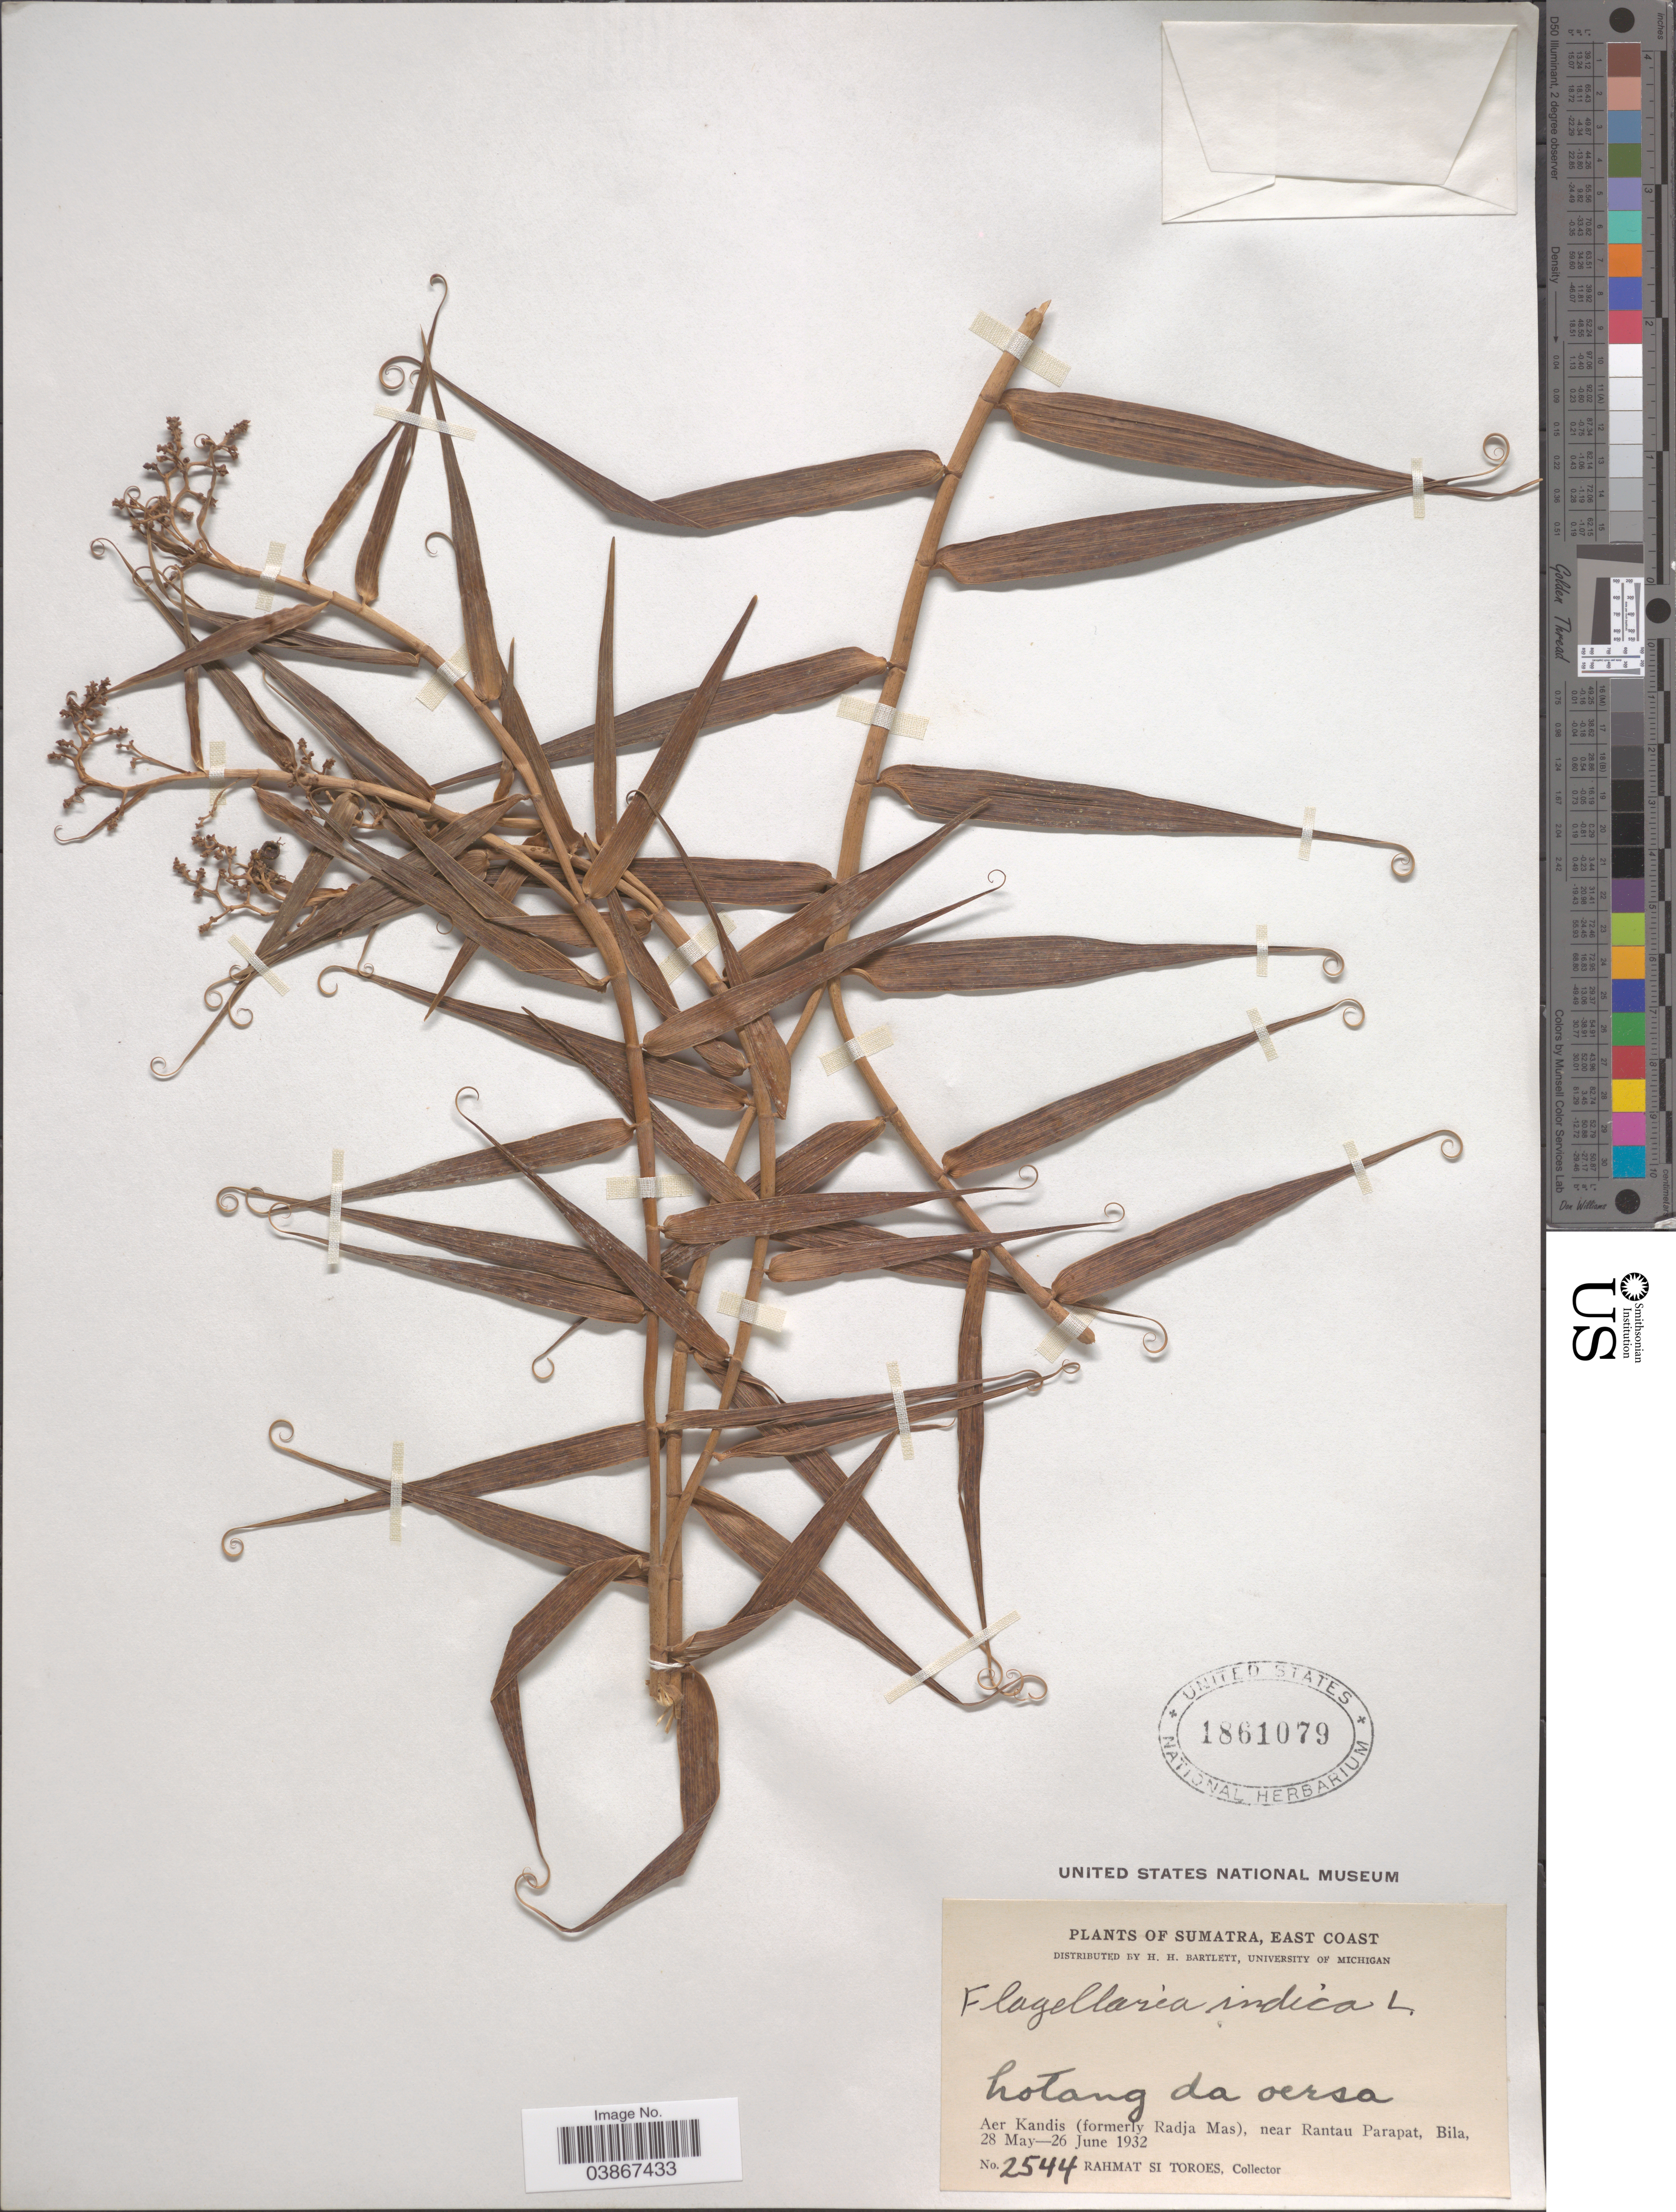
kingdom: Plantae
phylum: Tracheophyta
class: Liliopsida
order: Poales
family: Flagellariaceae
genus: Flagellaria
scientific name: Flagellaria indica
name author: L.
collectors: Rahmat Si Boeea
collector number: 2544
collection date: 1932-05-28/1932-06-26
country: Indonesia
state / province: Sumatra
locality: East Coast. Aer Kandis (formerly Radja Mas), near Rantau Parapat, Bila.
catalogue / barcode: US 1861079